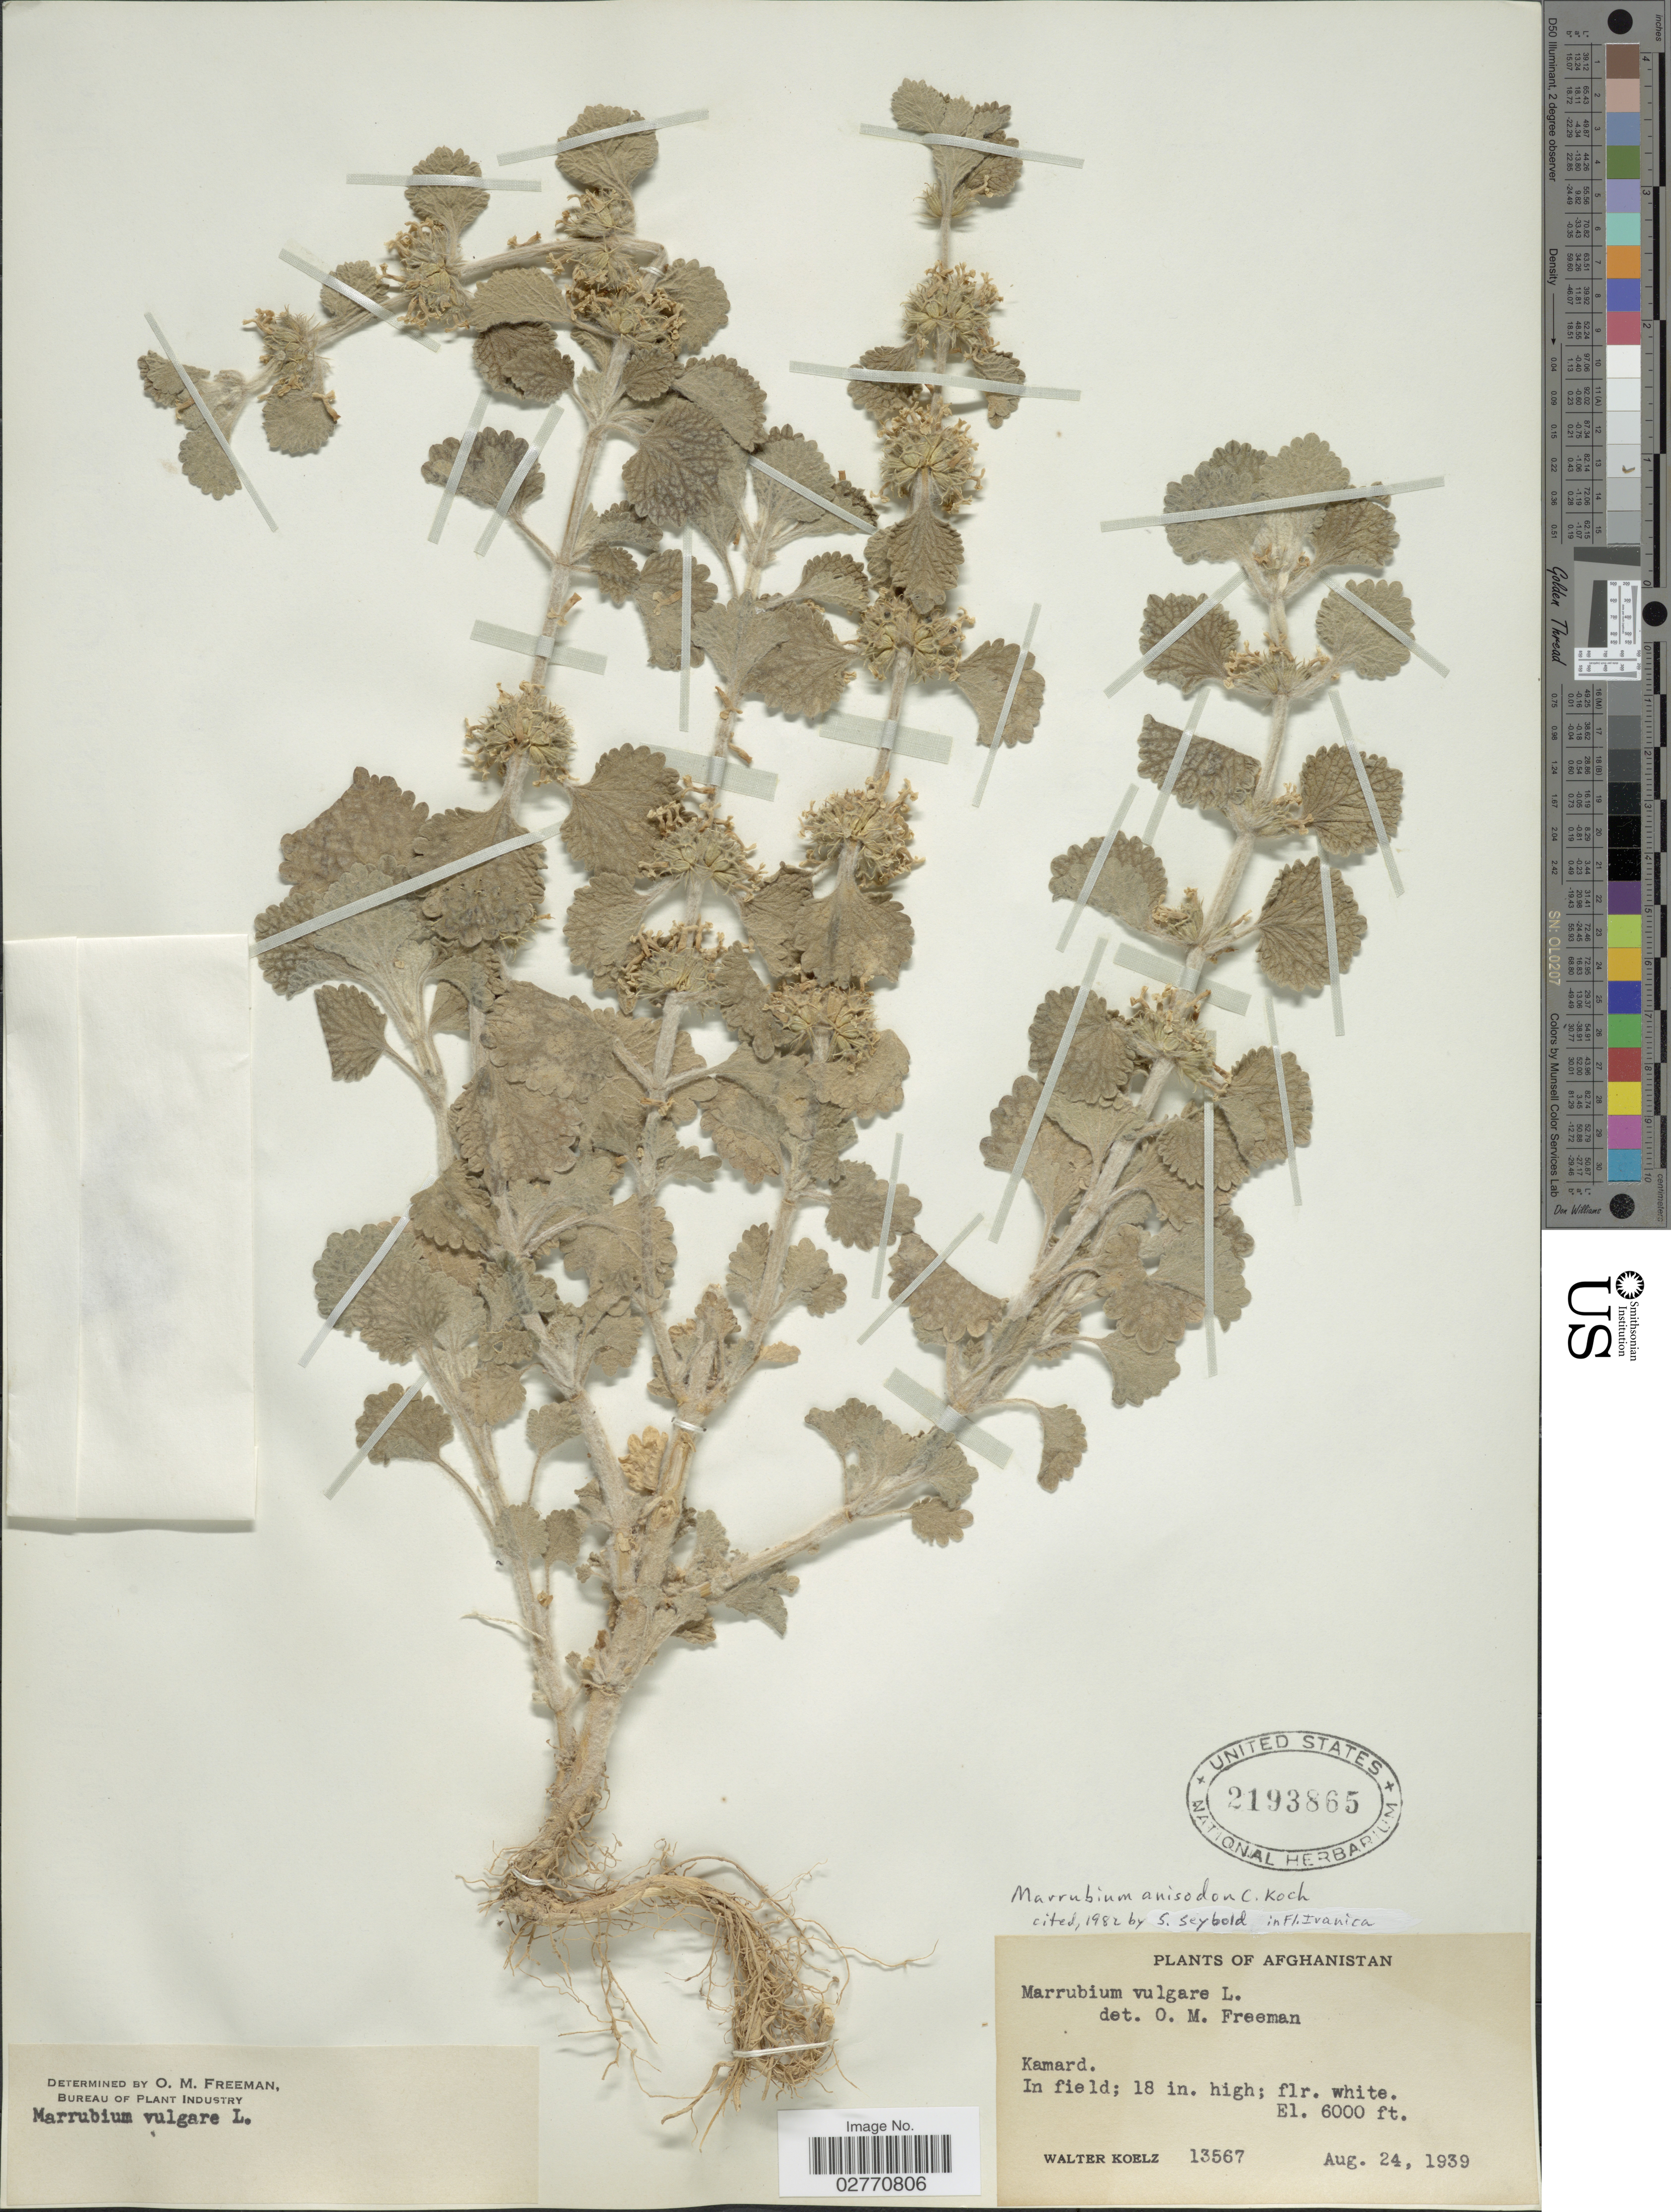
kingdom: Plantae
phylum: Tracheophyta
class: Magnoliopsida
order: Lamiales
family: Lamiaceae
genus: Marrubium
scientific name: Marrubium anisodon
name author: K. Koch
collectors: W. N. Koelz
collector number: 13567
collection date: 1939-08-24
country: Afghanistan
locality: Kamard.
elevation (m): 1829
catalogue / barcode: US 2193865